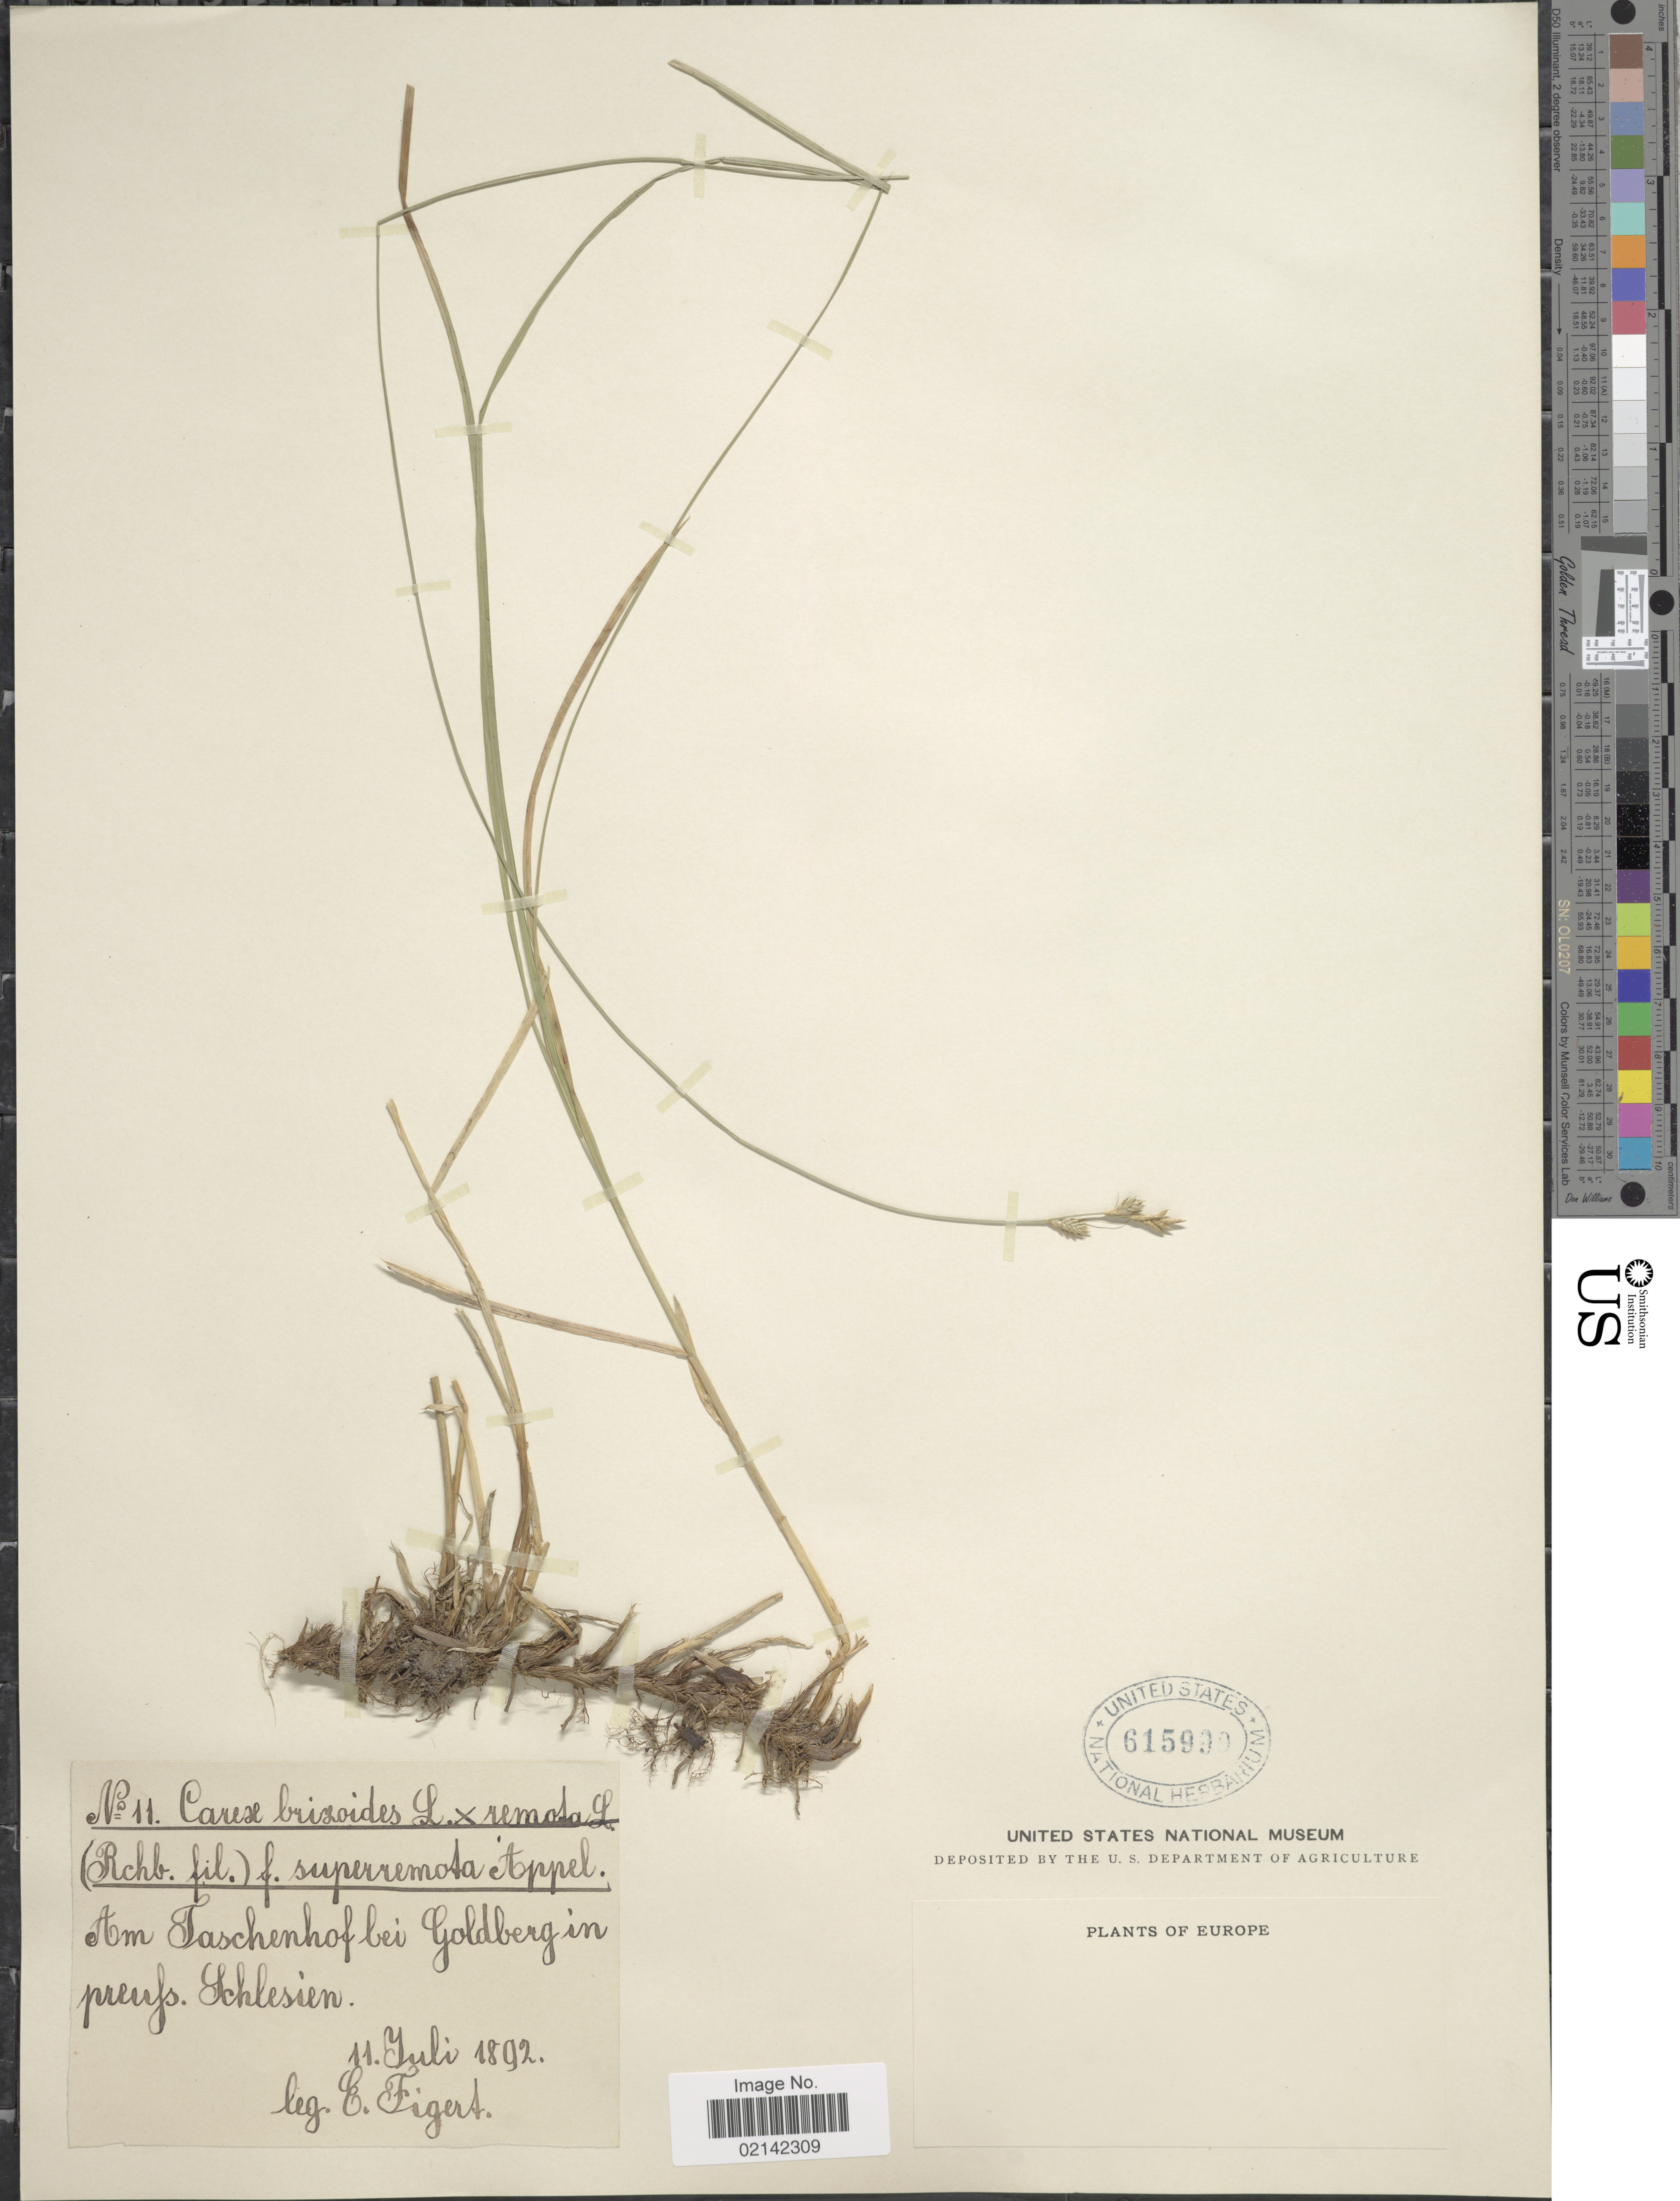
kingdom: Plantae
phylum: Tracheophyta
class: Liliopsida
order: Poales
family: Cyperaceae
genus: Carex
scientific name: Carex brizoides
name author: L.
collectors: E. Figert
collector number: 11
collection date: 1892-07-11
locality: Europe. Am Faschenhof bei Goldberg in preufs. Schlesien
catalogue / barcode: US 615990